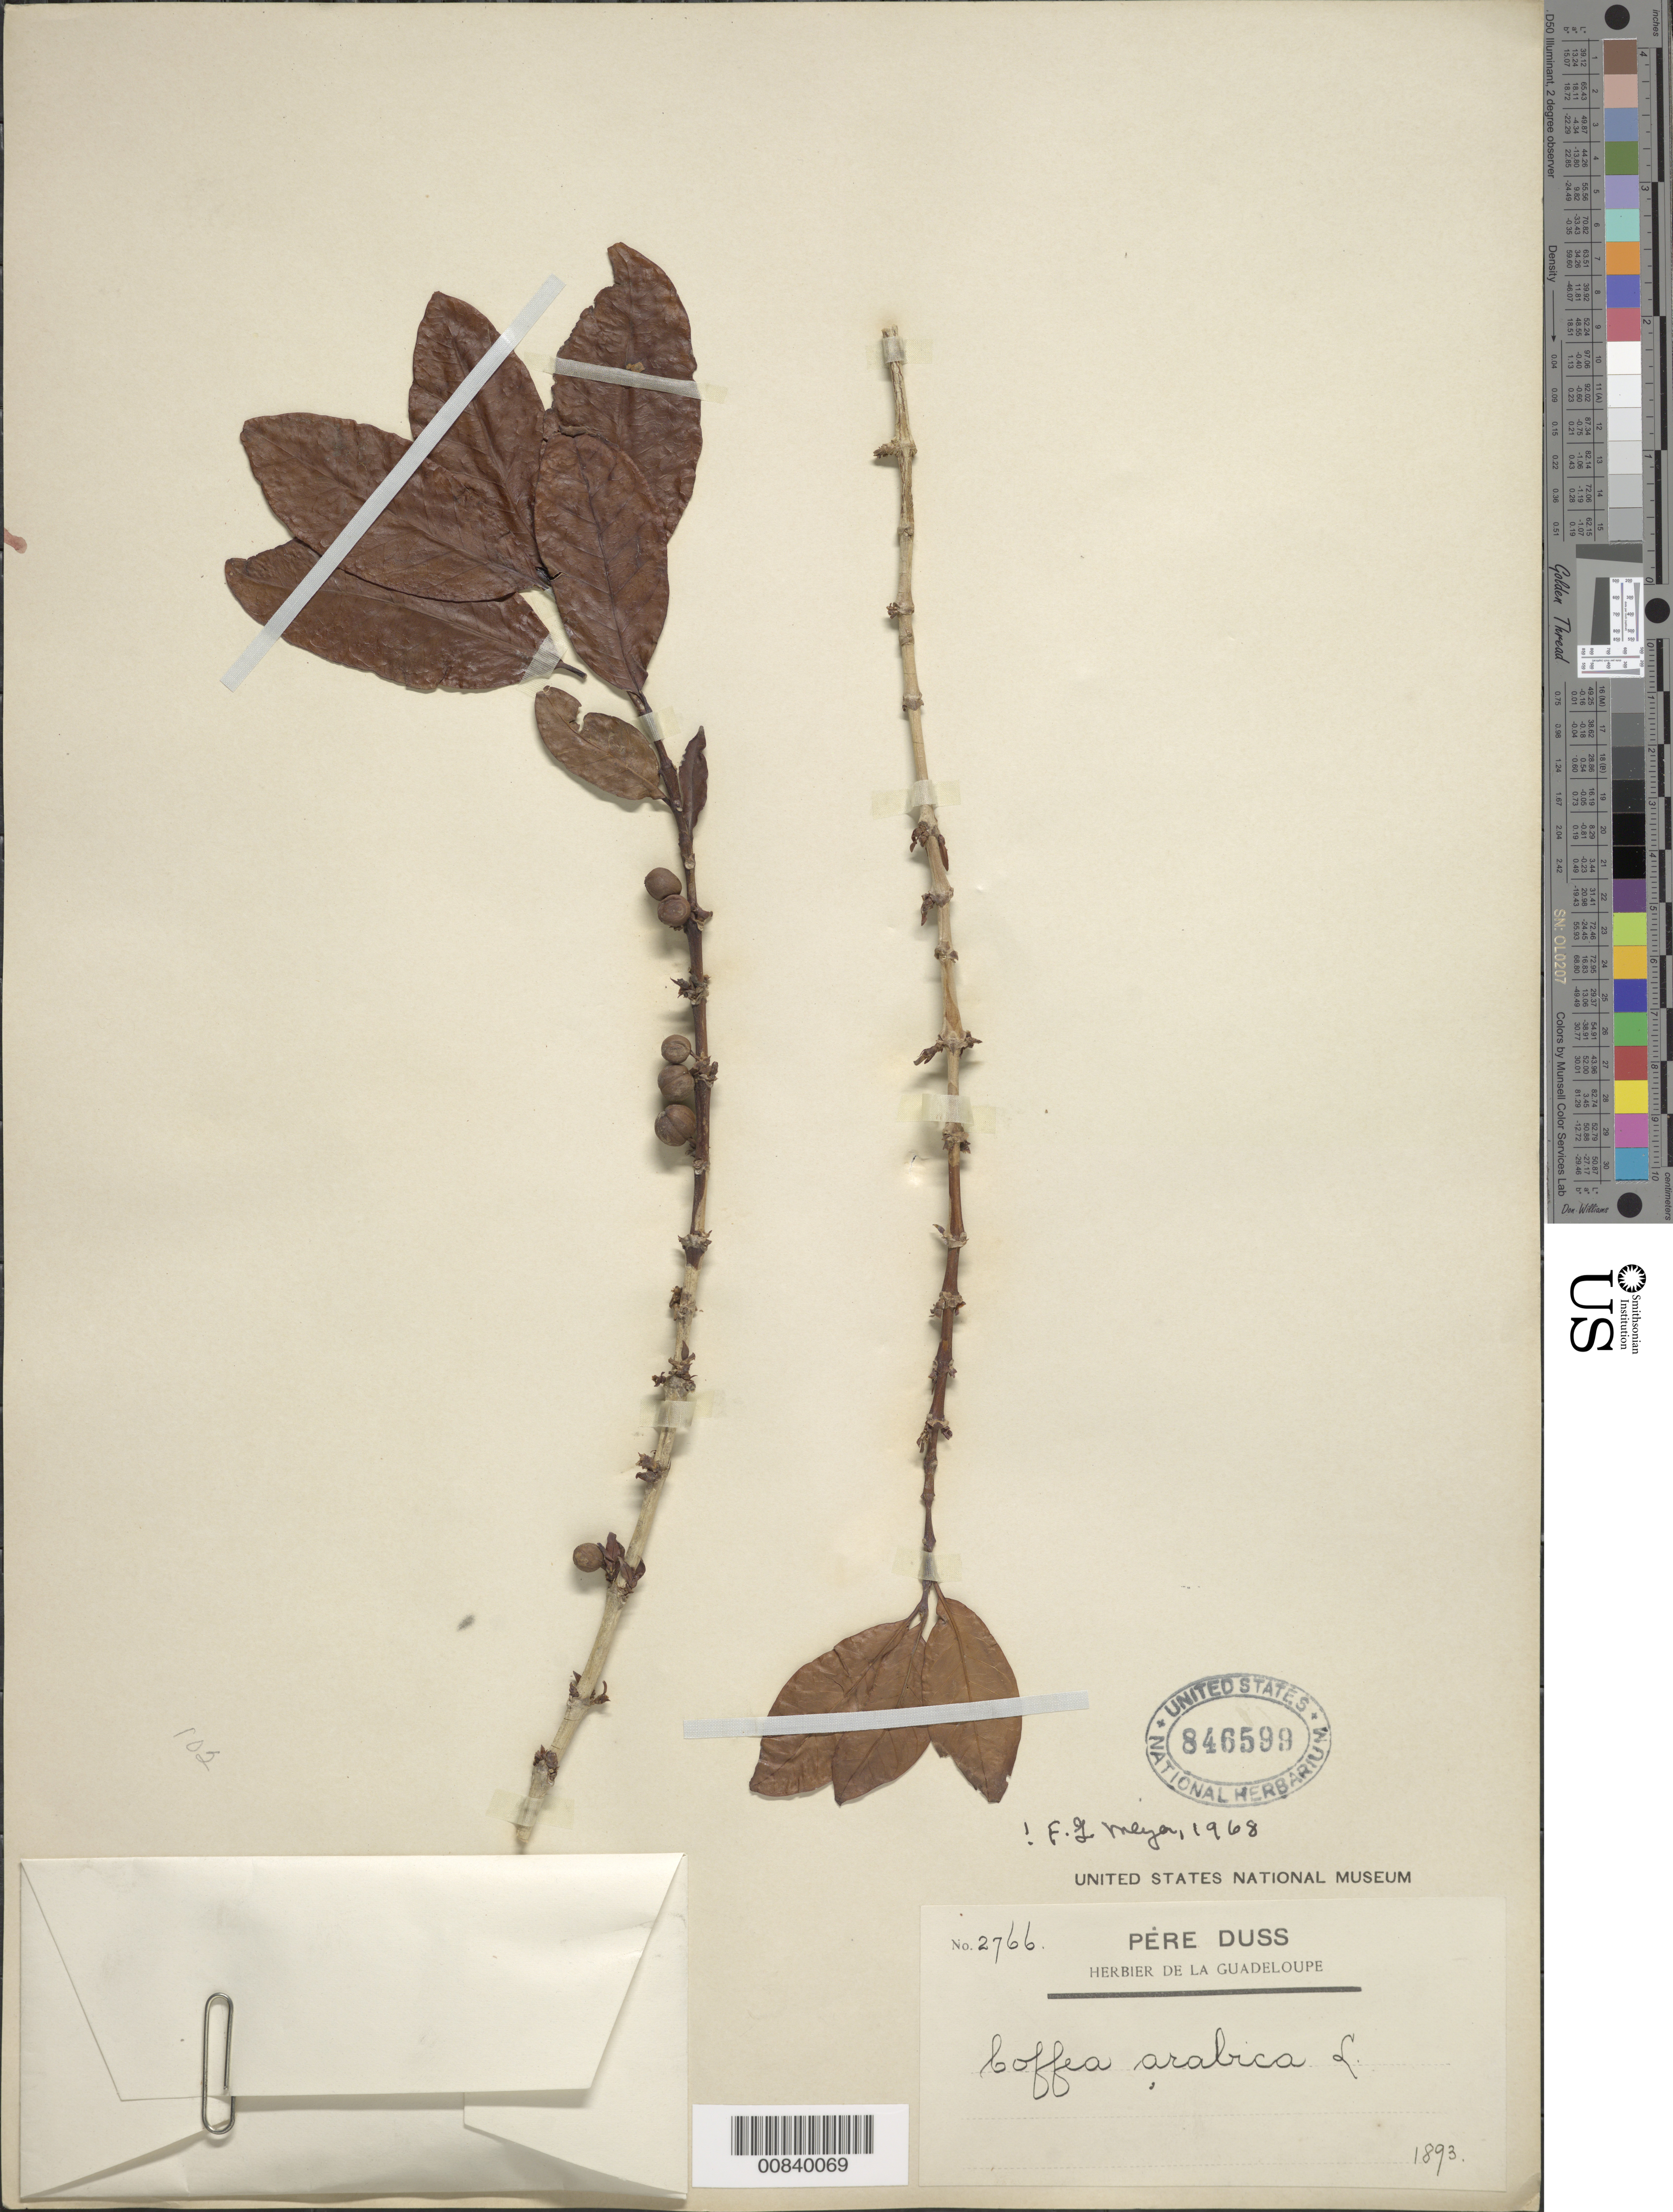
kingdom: Plantae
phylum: Tracheophyta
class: Magnoliopsida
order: Gentianales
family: Rubiaceae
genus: Coffea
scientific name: Coffea arabica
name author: L.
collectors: Père Duss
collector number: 2766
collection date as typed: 1993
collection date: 1993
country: Guadeloupe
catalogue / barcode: US 846599